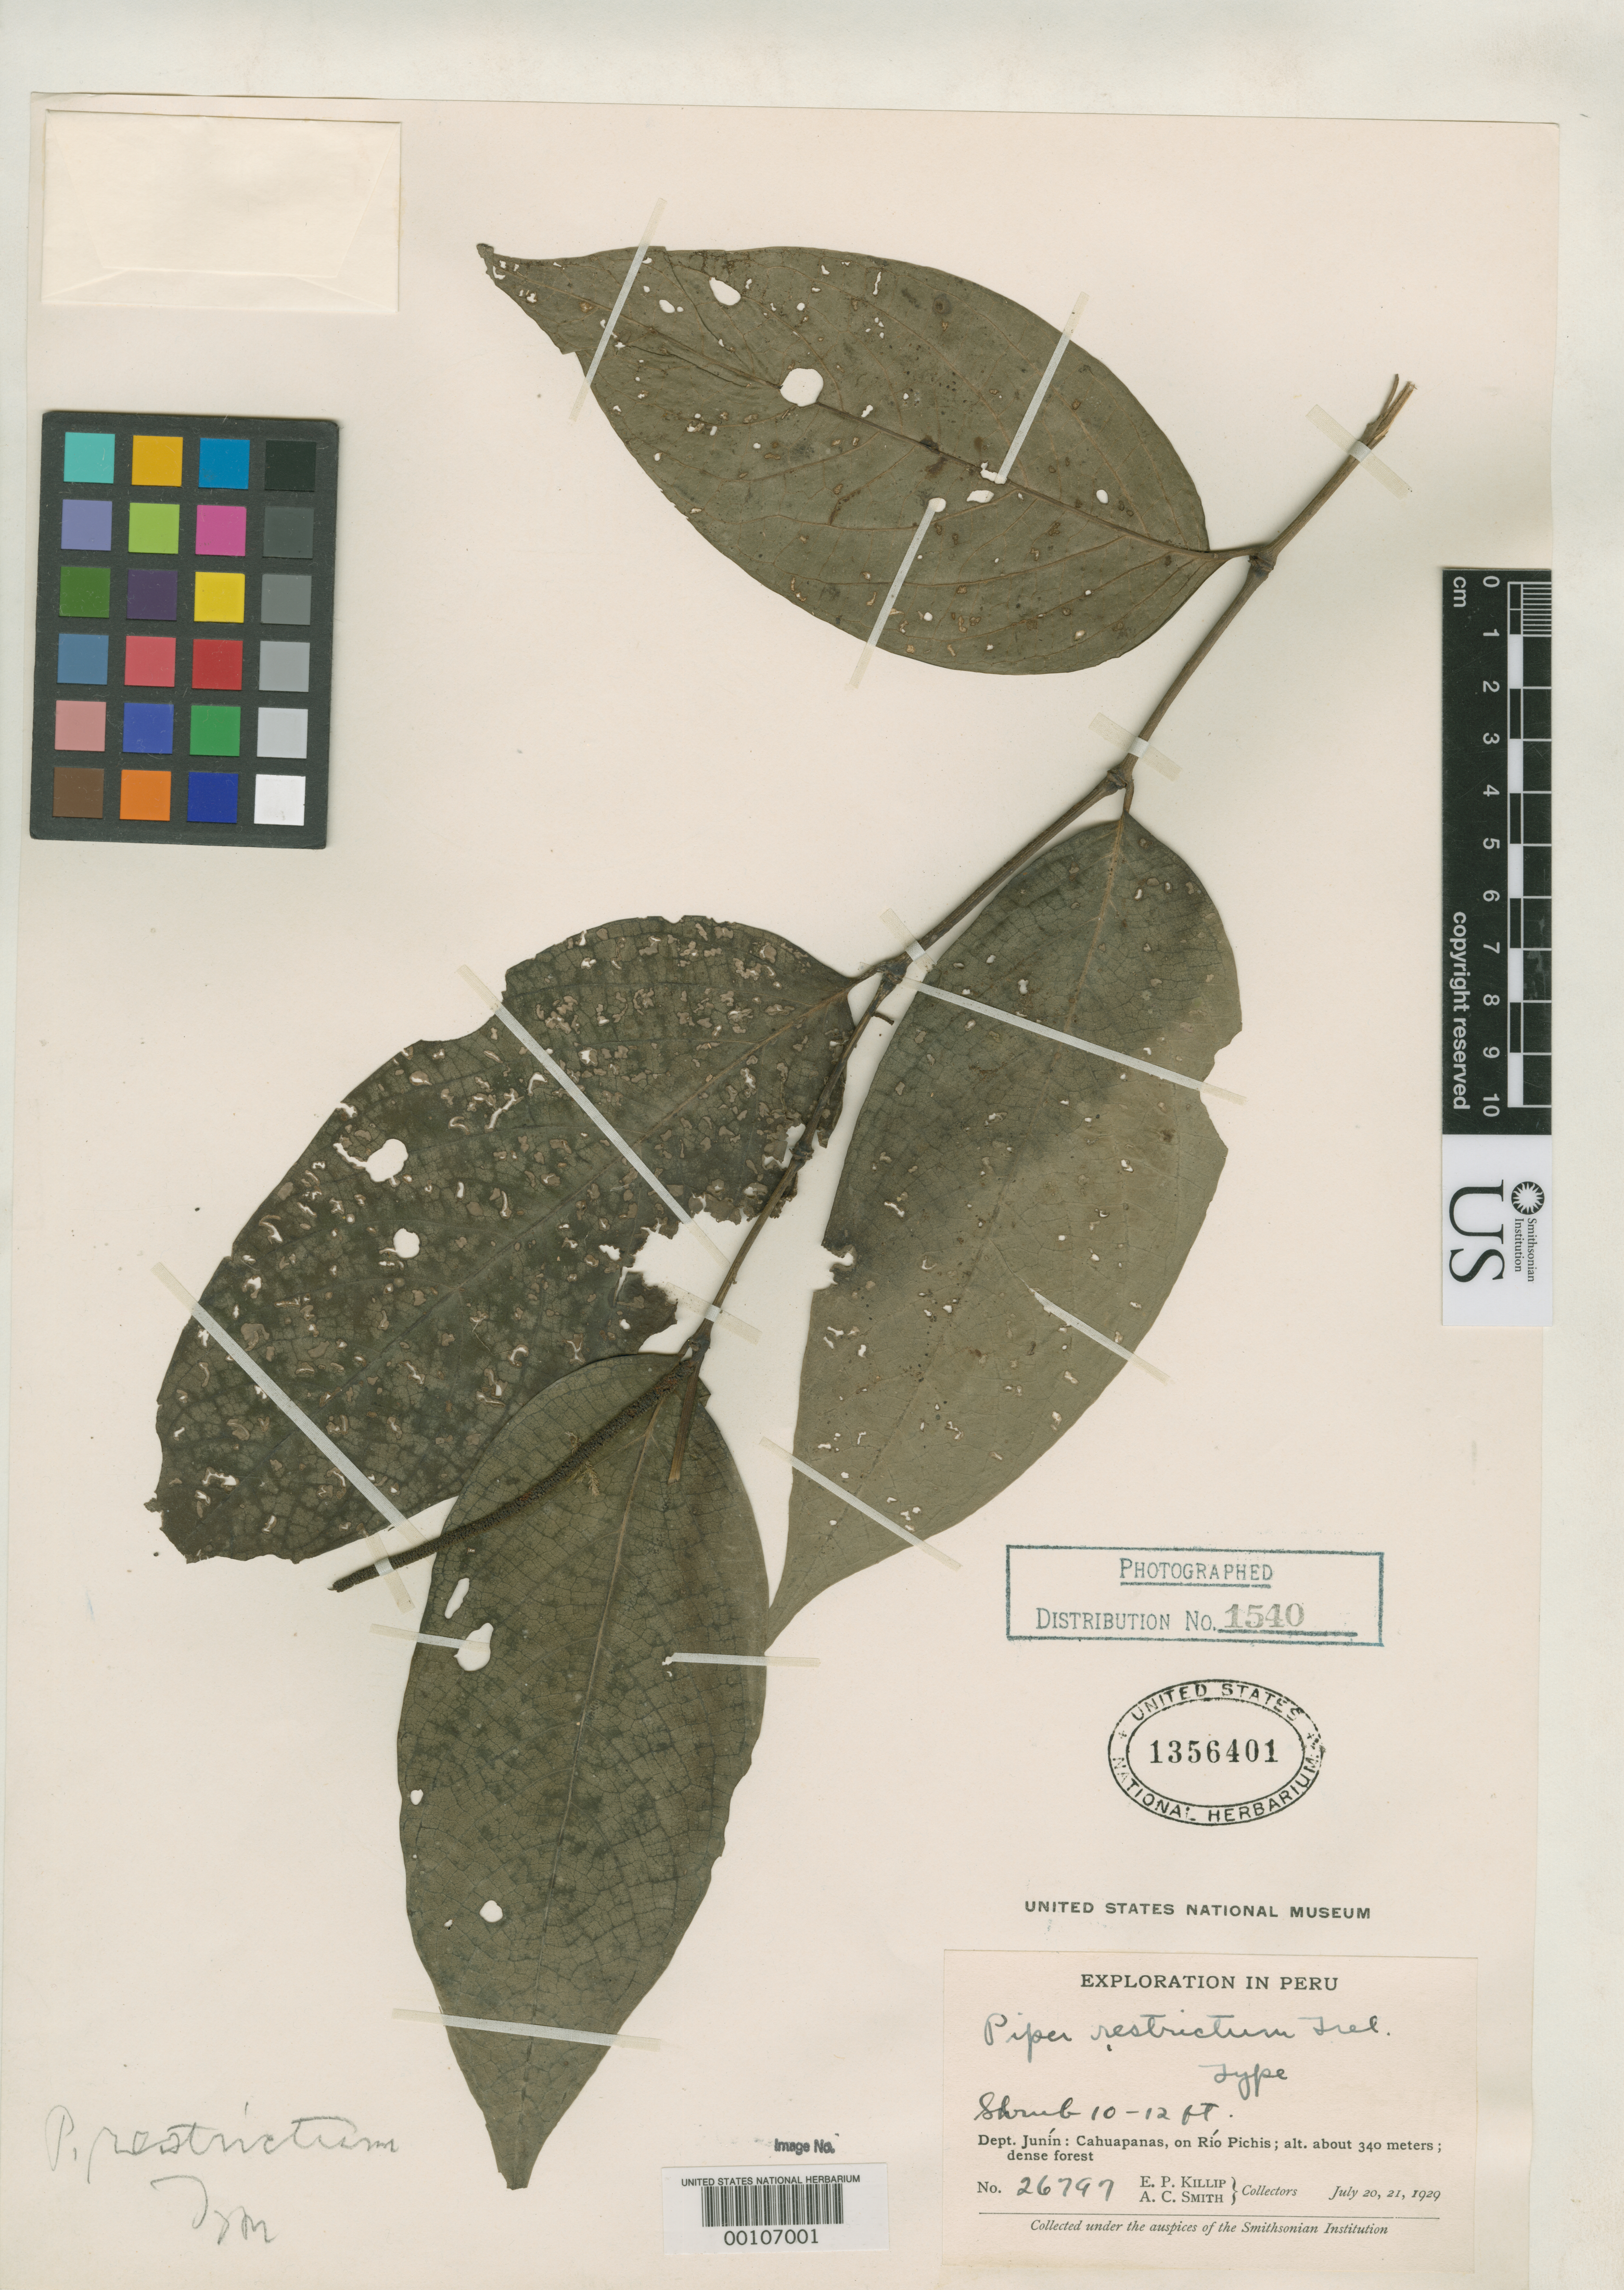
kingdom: Plantae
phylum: Tracheophyta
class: Magnoliopsida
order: Piperales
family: Piperaceae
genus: Piper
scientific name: Piper restrictum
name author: Trel. in J.F. Macbr.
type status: Holotype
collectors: E. P. Killip & A. C. Smith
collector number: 26797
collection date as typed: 20 Jul 1929 to 21 Jul 1929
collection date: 1929-07-20/1929-07-21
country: Peru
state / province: Junín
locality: Cahuapanas, Rio Pichis.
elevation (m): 340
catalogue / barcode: US 1356401